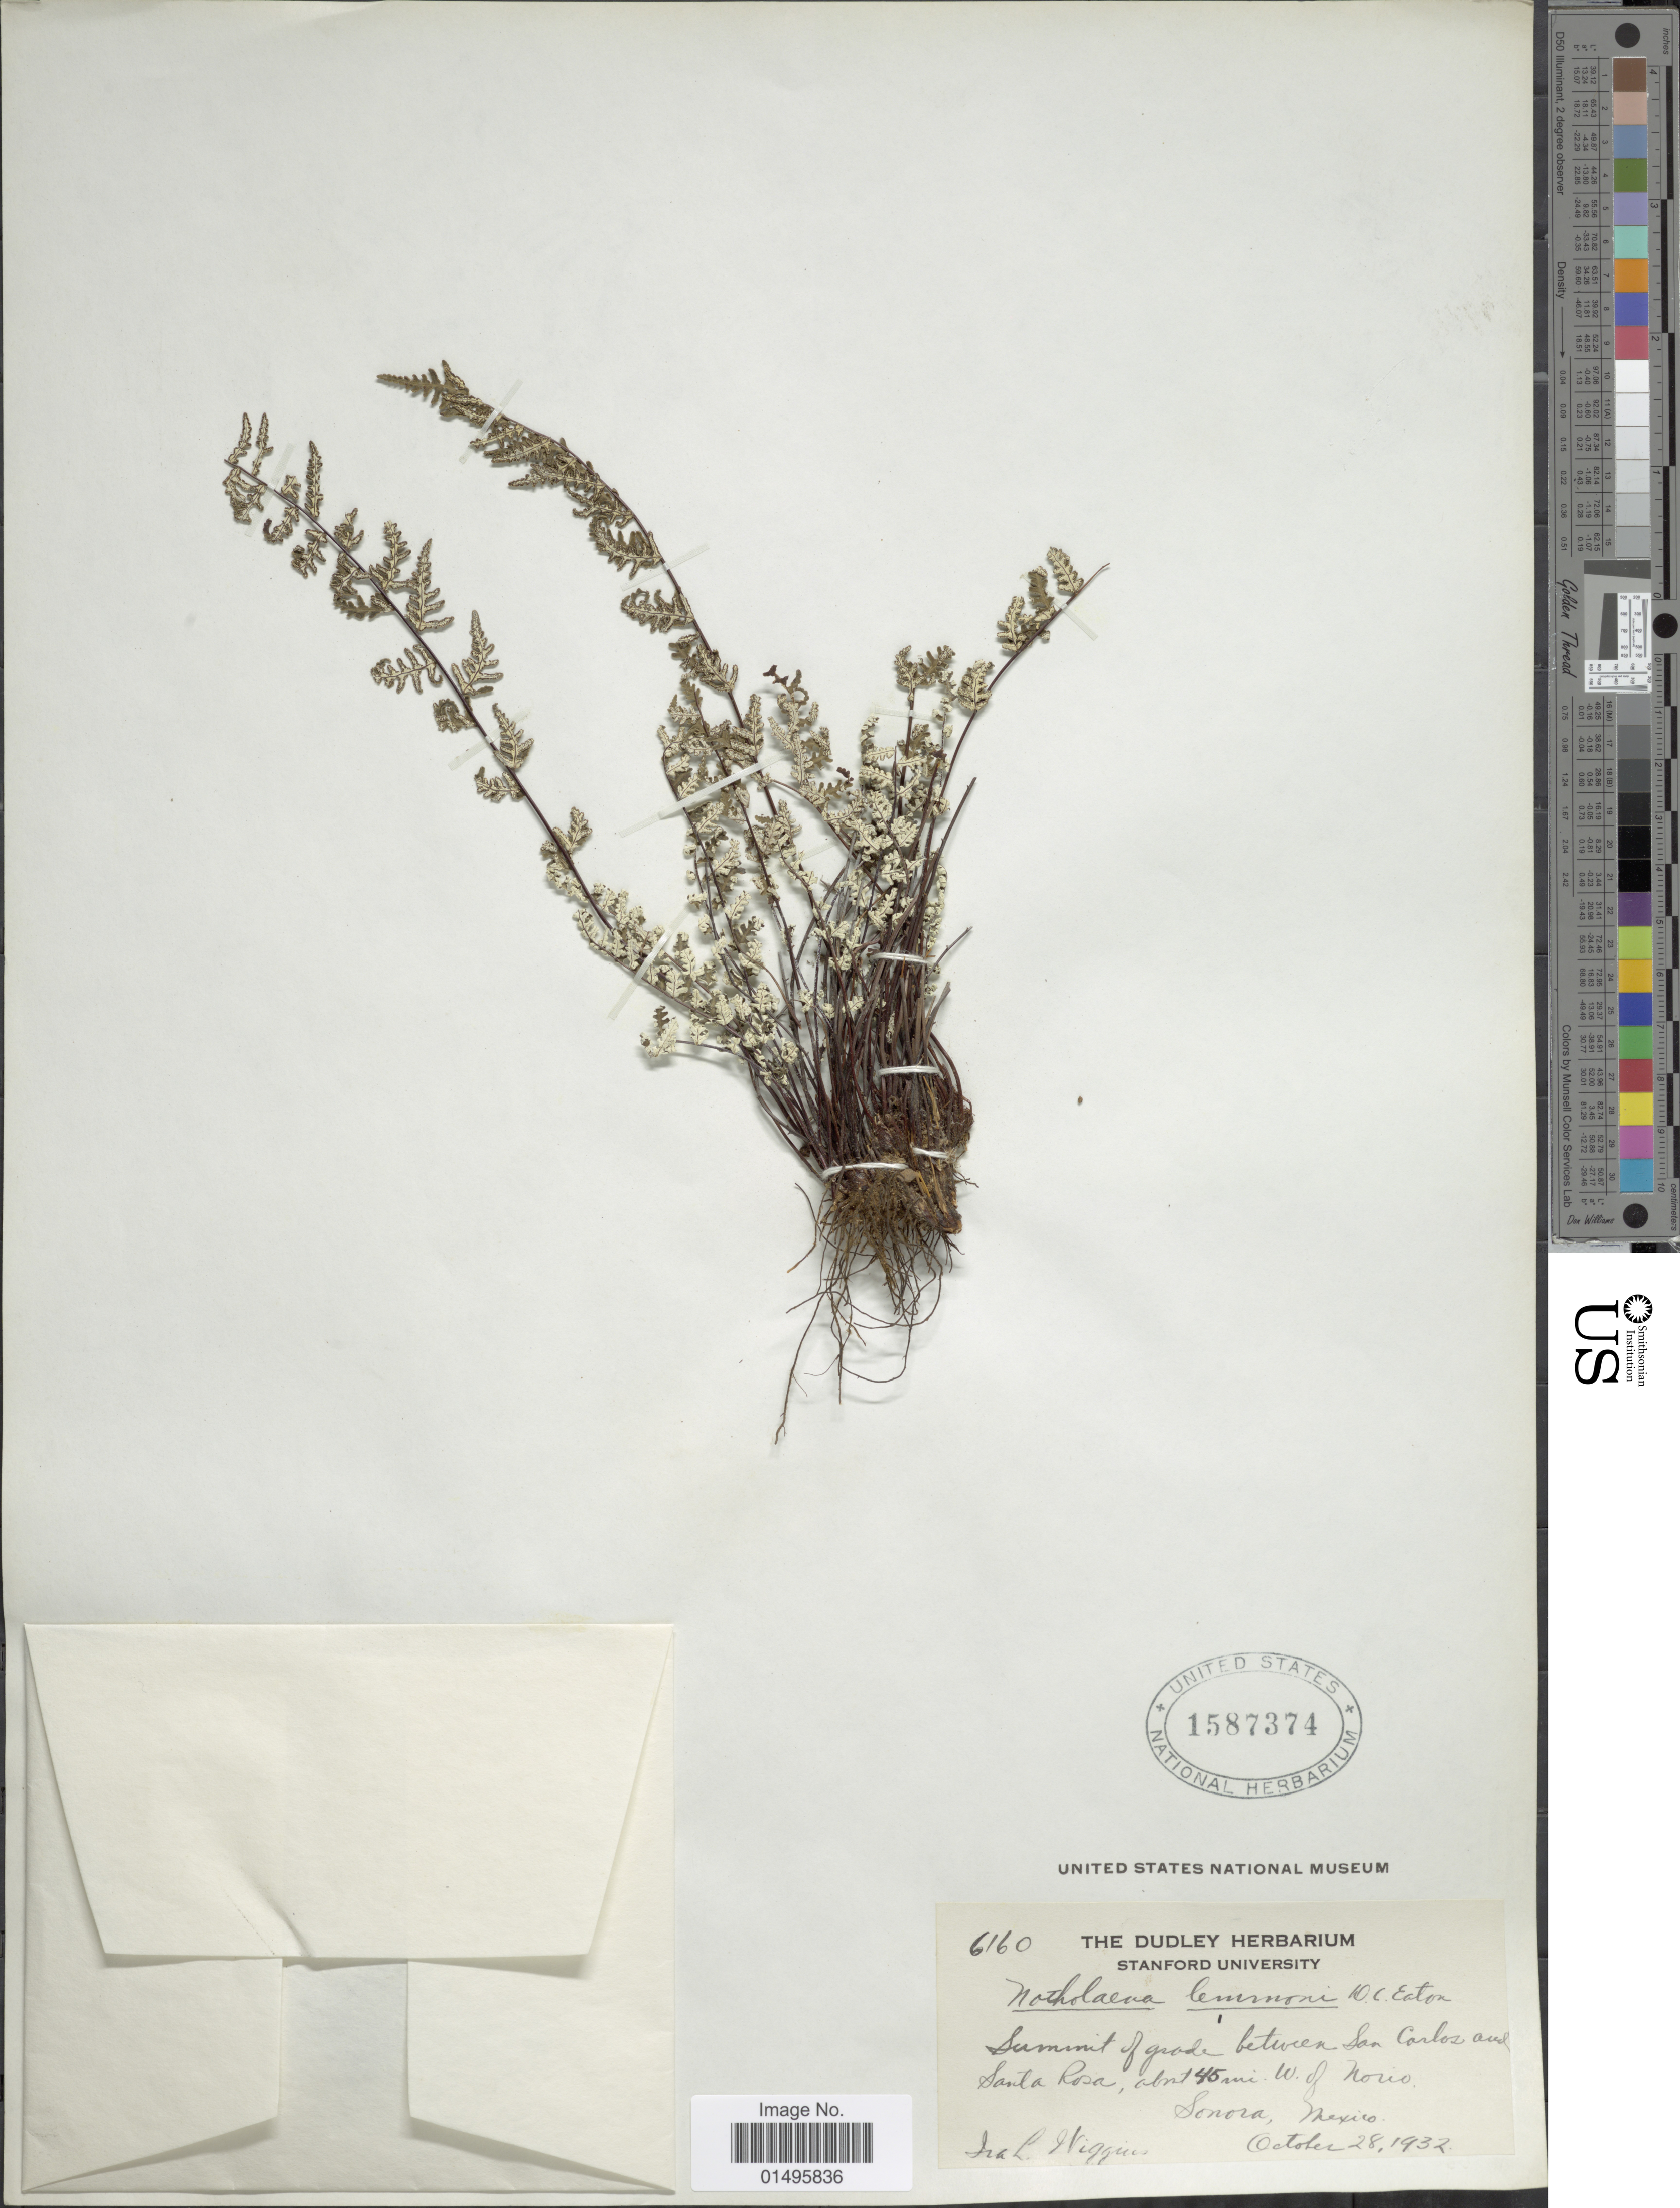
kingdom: Plantae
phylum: Tracheophyta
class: Polypodiopsida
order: Polypodiales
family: Pteridaceae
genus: Notholaena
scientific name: Notholaena lemmonii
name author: D.C. Eaton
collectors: I. L. Wiggins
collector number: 6160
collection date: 1932-10-28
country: Mexico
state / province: Sonora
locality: Mexico, Summit of grade between San Carlos and Santa Rosa about 45 mi W of Norio.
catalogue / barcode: US 1587374